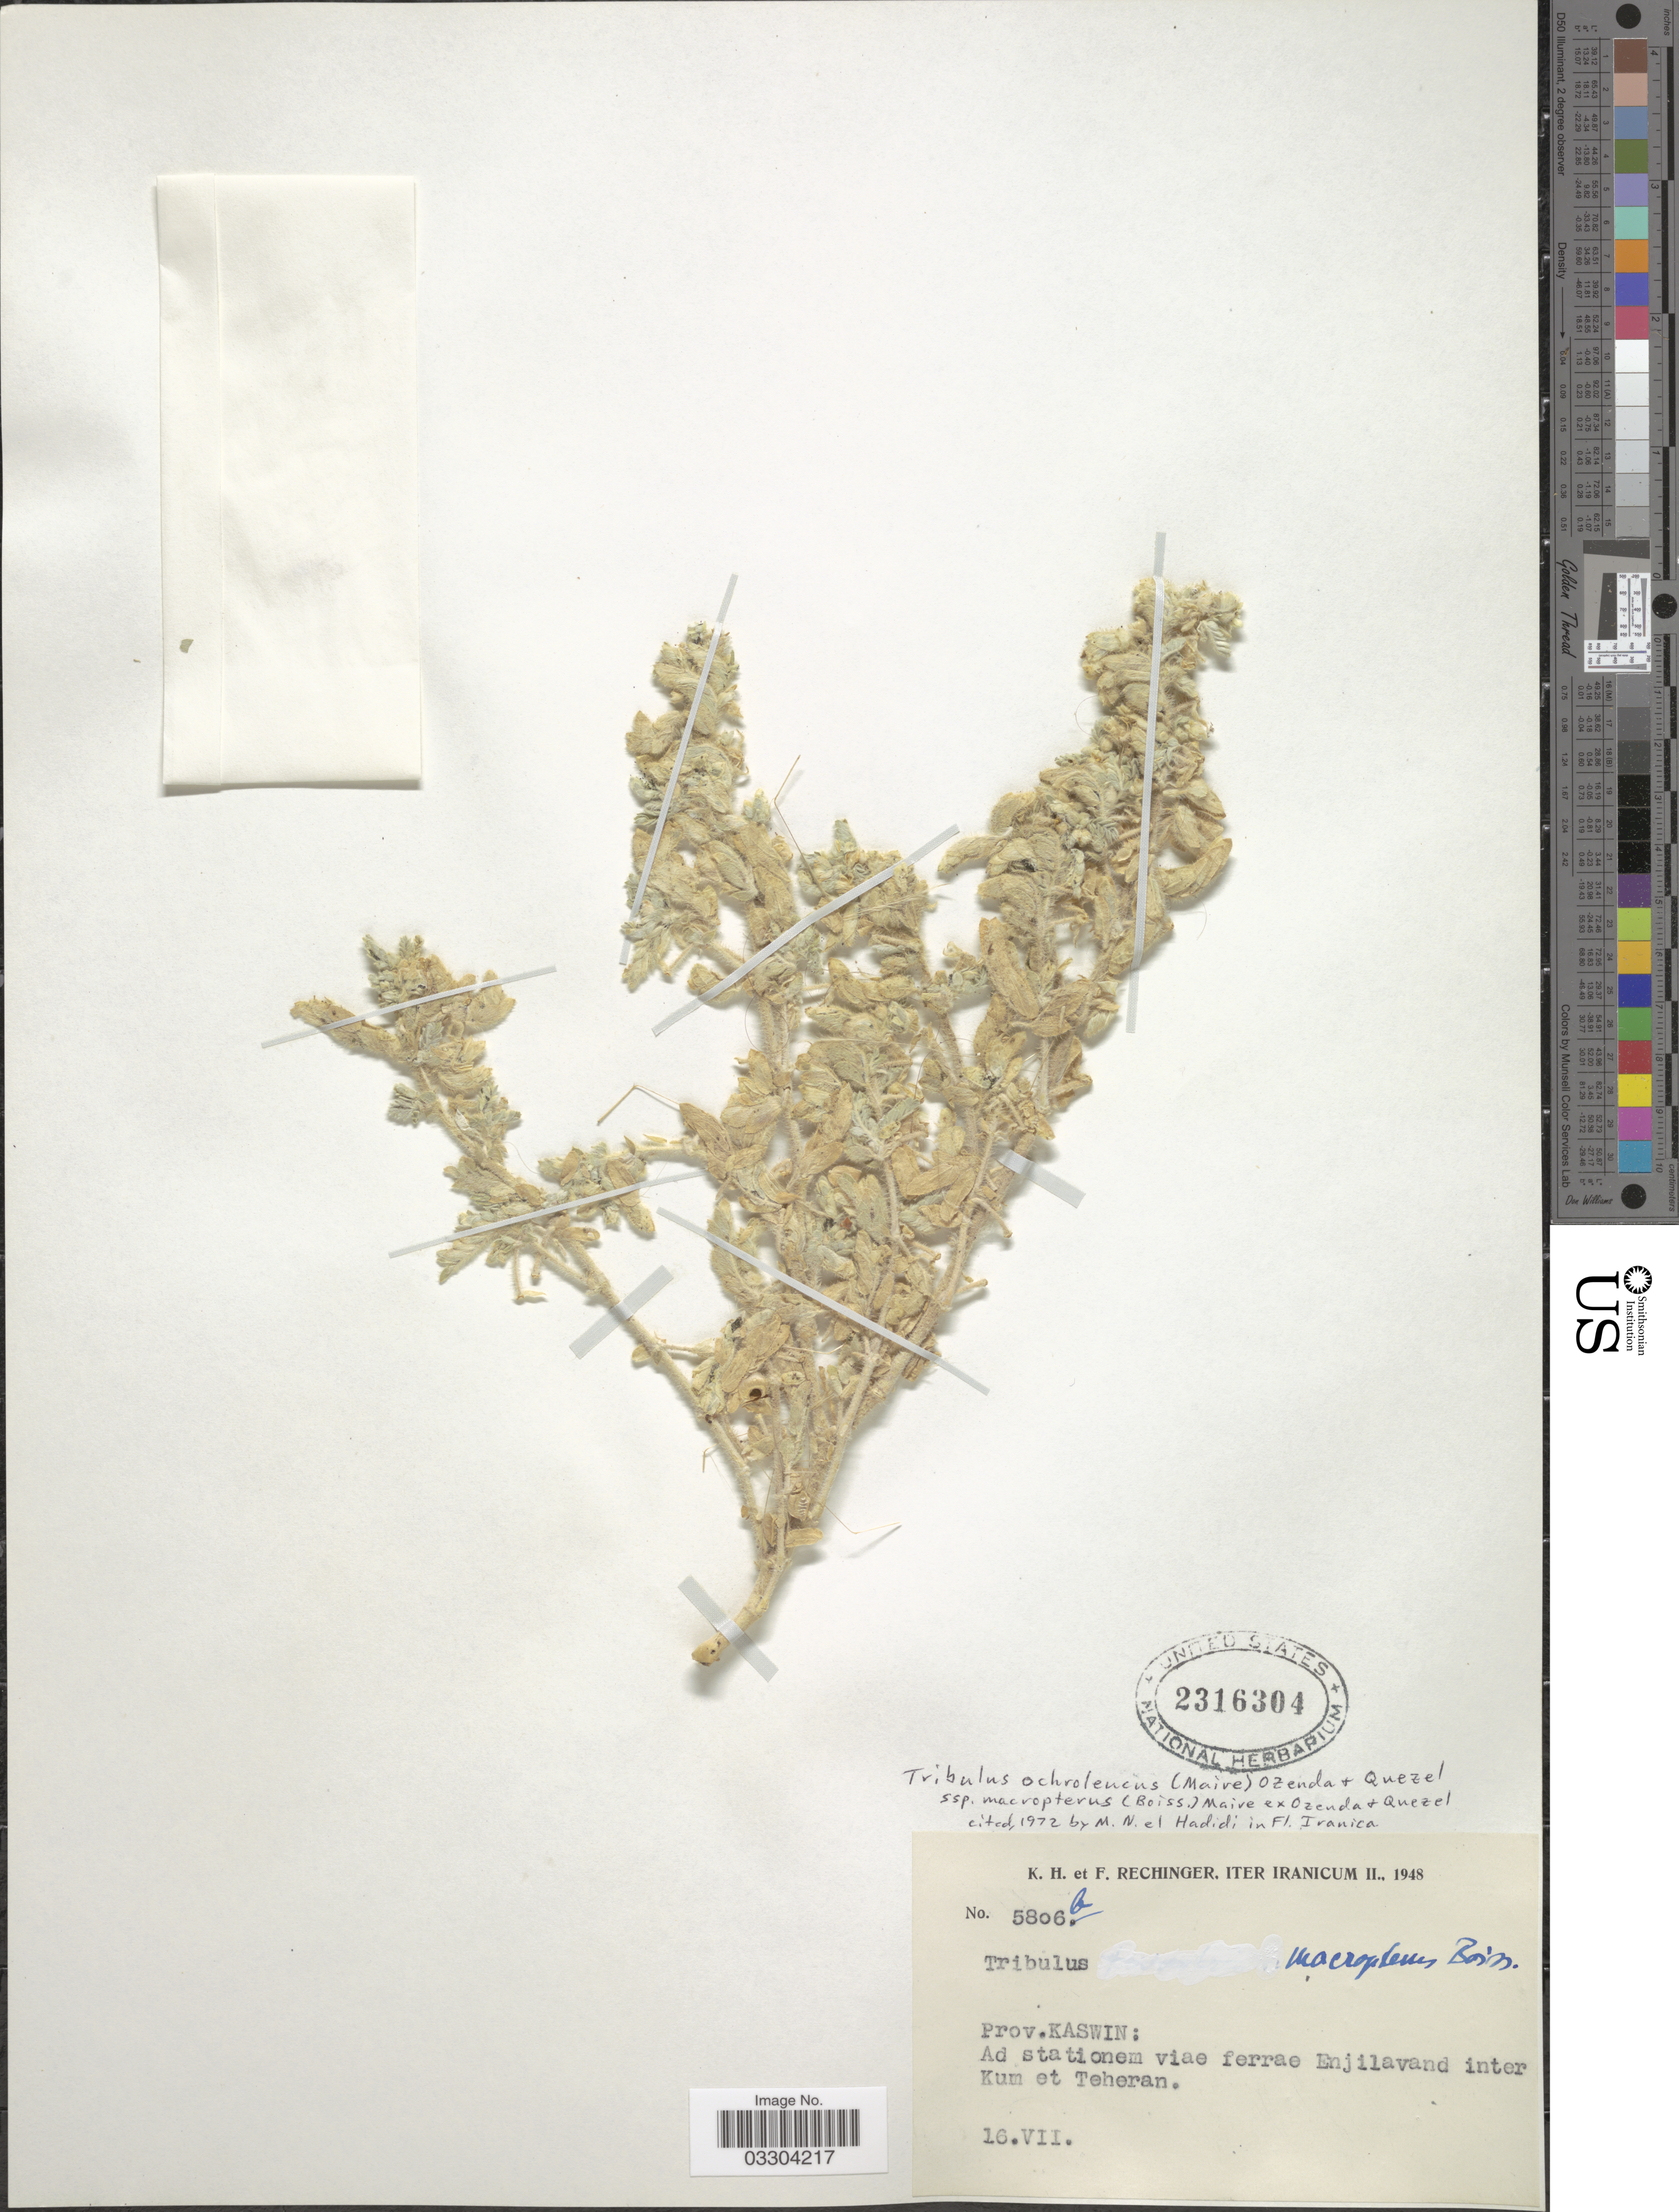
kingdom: Plantae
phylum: Tracheophyta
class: Magnoliopsida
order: Zygophyllales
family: Zygophyllaceae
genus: Tribulus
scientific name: Tribulus macropterus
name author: Boiss.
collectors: K. H. Rechinger & F. Rechinger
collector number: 5806b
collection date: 1948-07-16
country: Iran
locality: Prov. Kaswin: Ad stationem viae ferrae Enjilavand inter Kum et Teheran.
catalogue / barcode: US 2316304